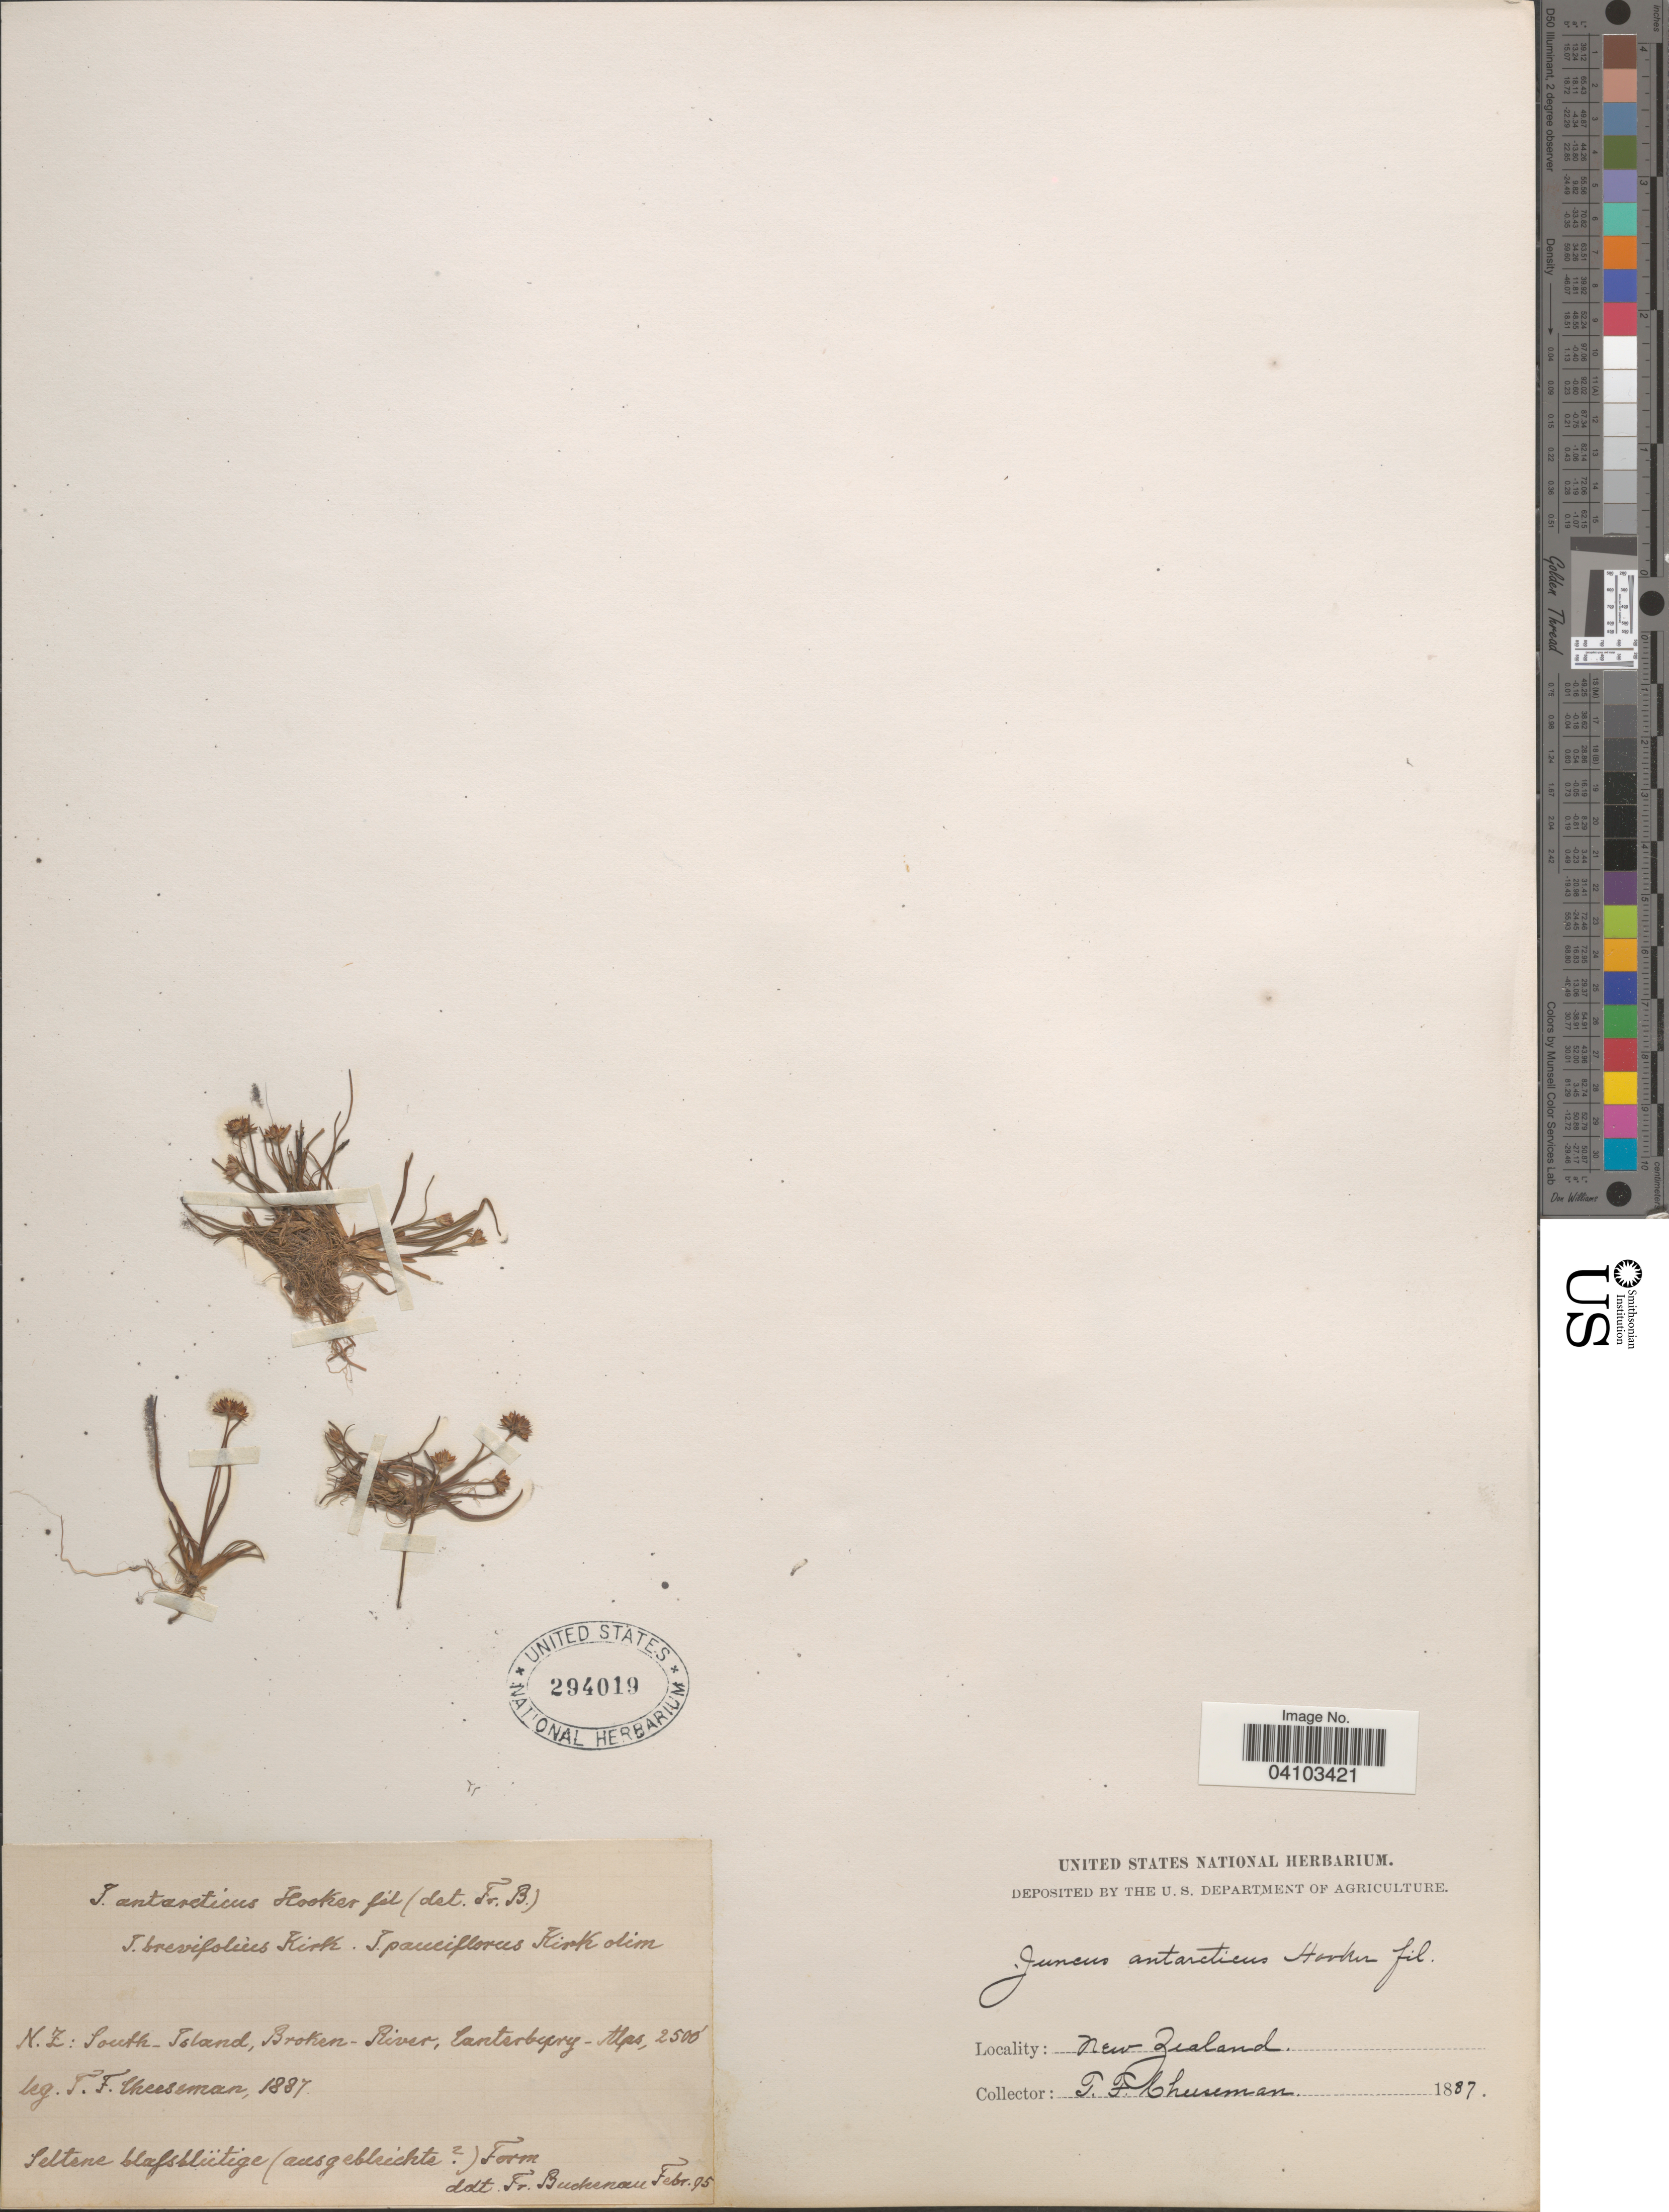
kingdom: Plantae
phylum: Tracheophyta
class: Liliopsida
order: Poales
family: Juncaceae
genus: Juncus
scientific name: Juncus antarcticus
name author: Hook. f.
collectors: T. F. Cheeseman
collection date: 1887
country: New Zealand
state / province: Canterbury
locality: South Island, Broken-River.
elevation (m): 762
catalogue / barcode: US 294019